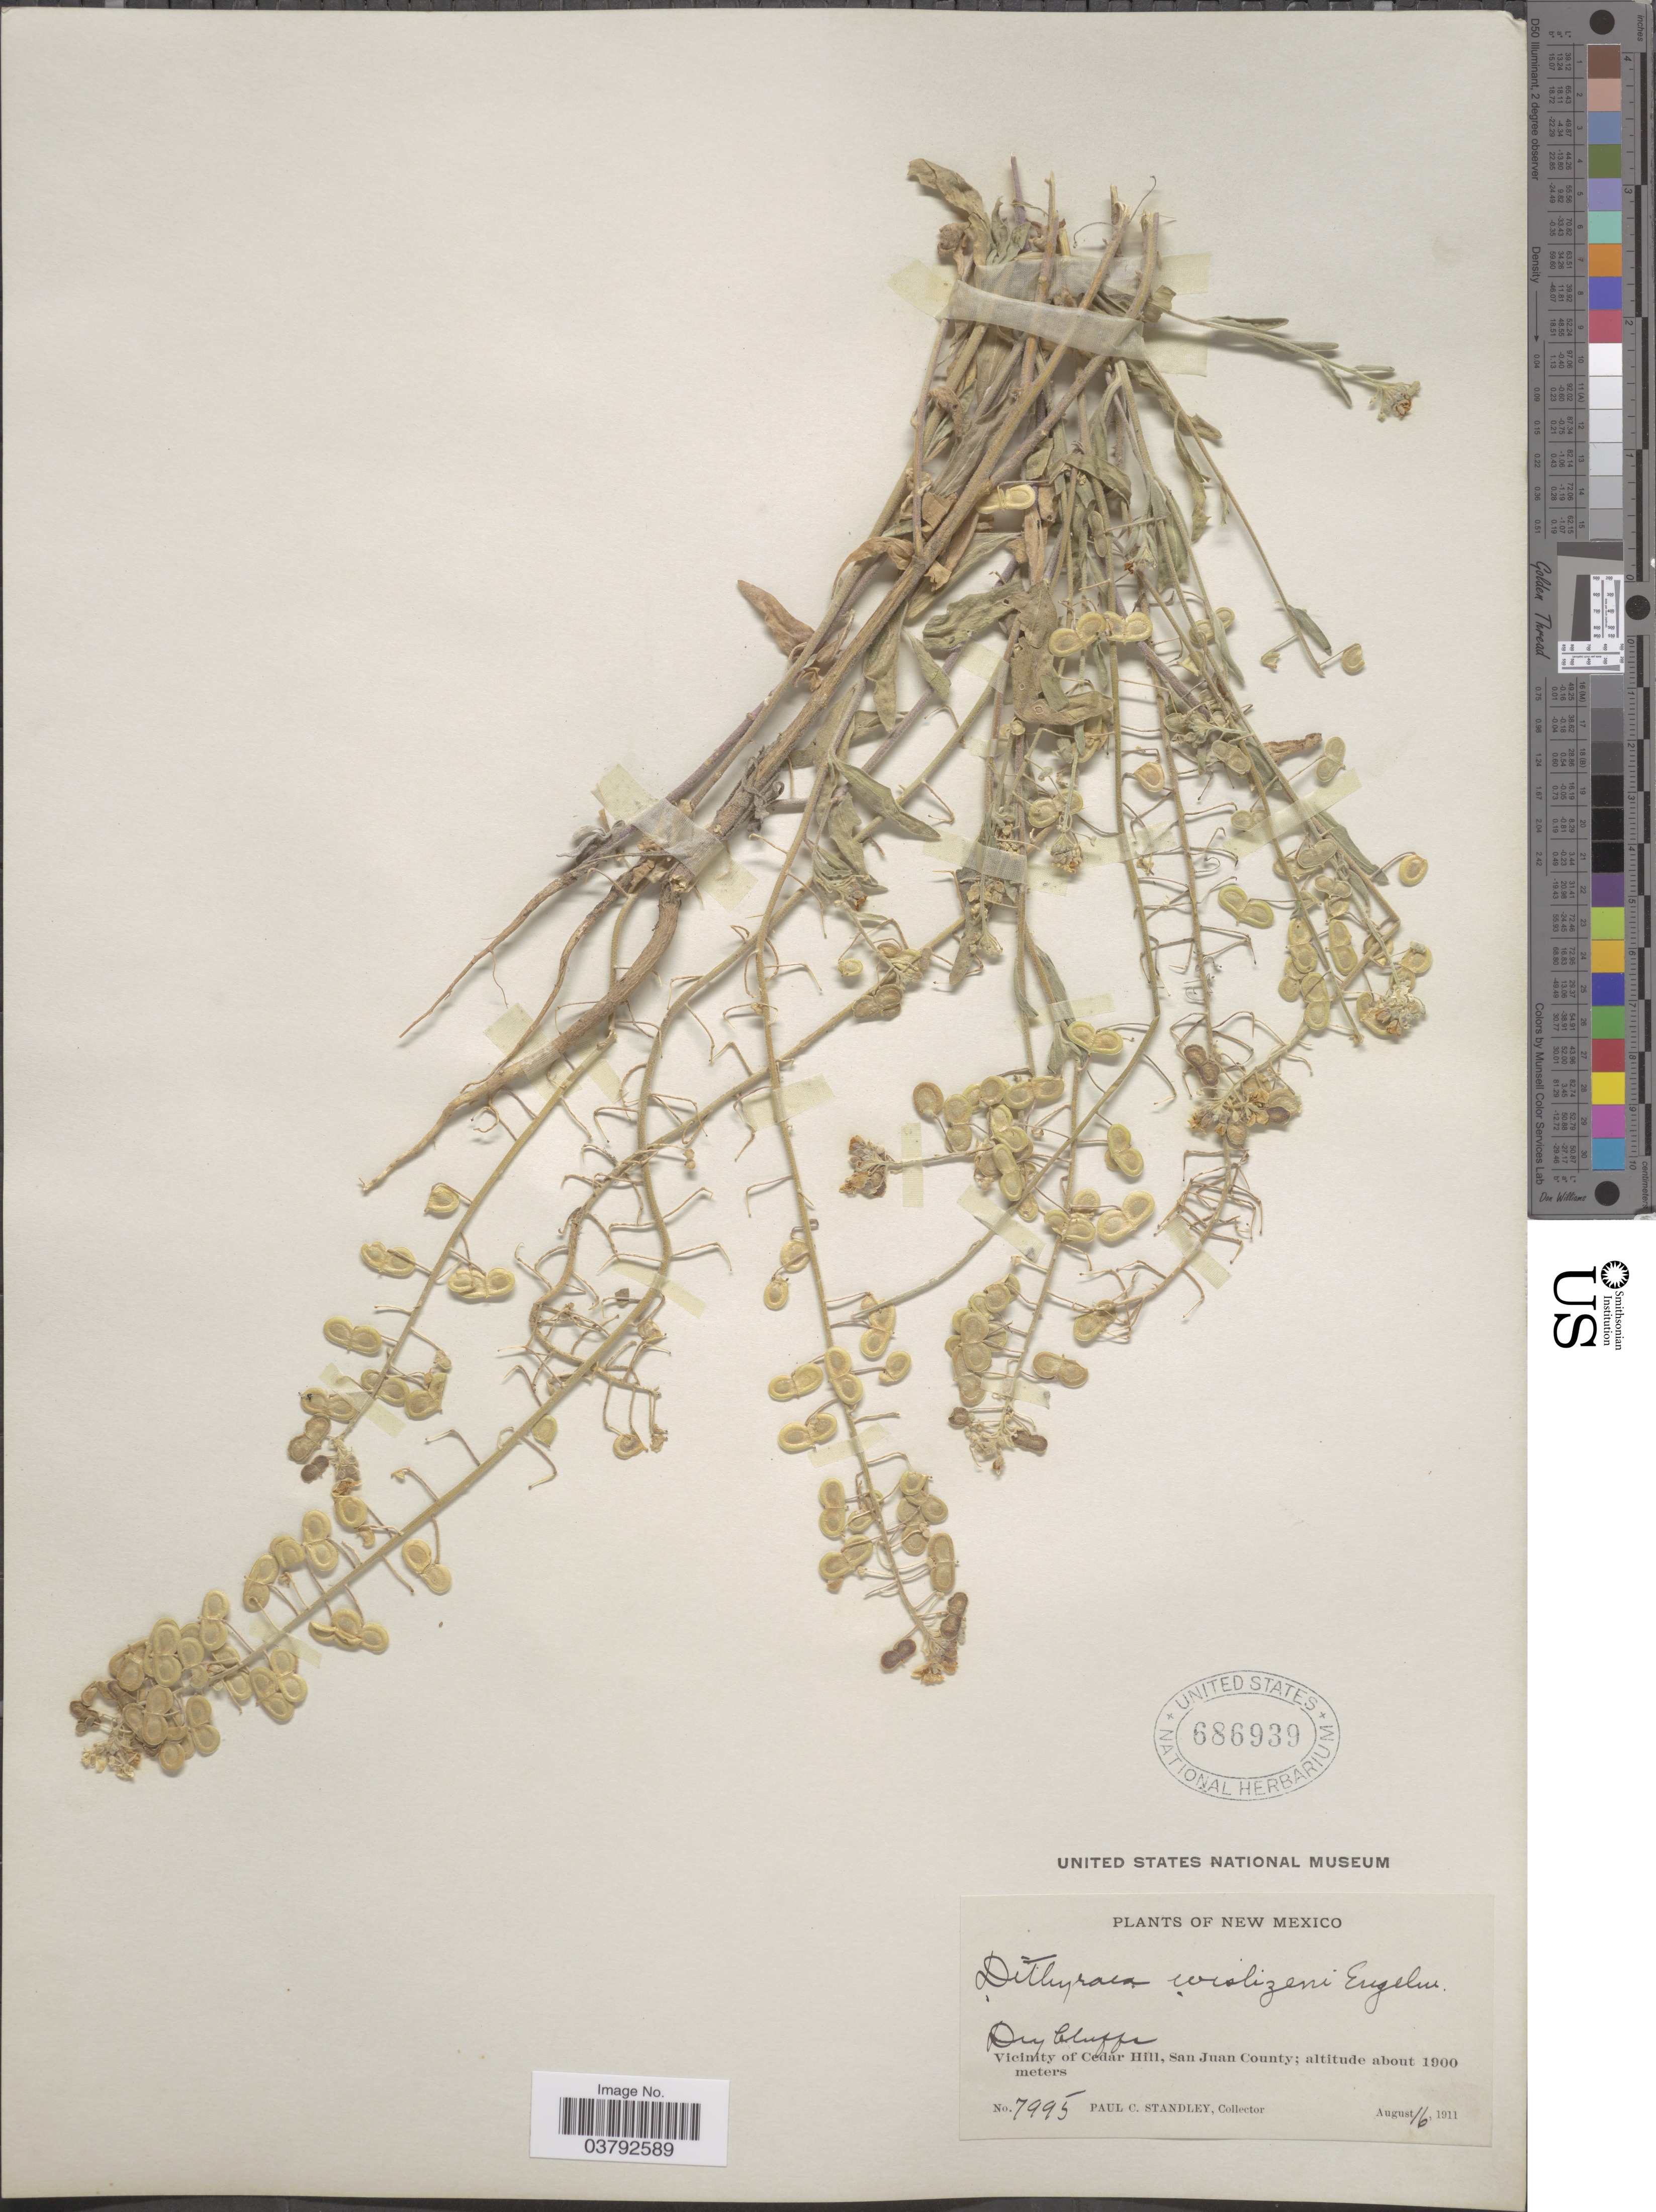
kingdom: Plantae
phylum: Tracheophyta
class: Magnoliopsida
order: Brassicales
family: Brassicaceae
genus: Dithyrea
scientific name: Dithyrea wislizeni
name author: Engelm.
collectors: P. C. Standley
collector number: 7995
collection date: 1911-08-16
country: United States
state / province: New Mexico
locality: Vicinity of Cedar Hill, San Juan County.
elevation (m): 1900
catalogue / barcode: US 686939